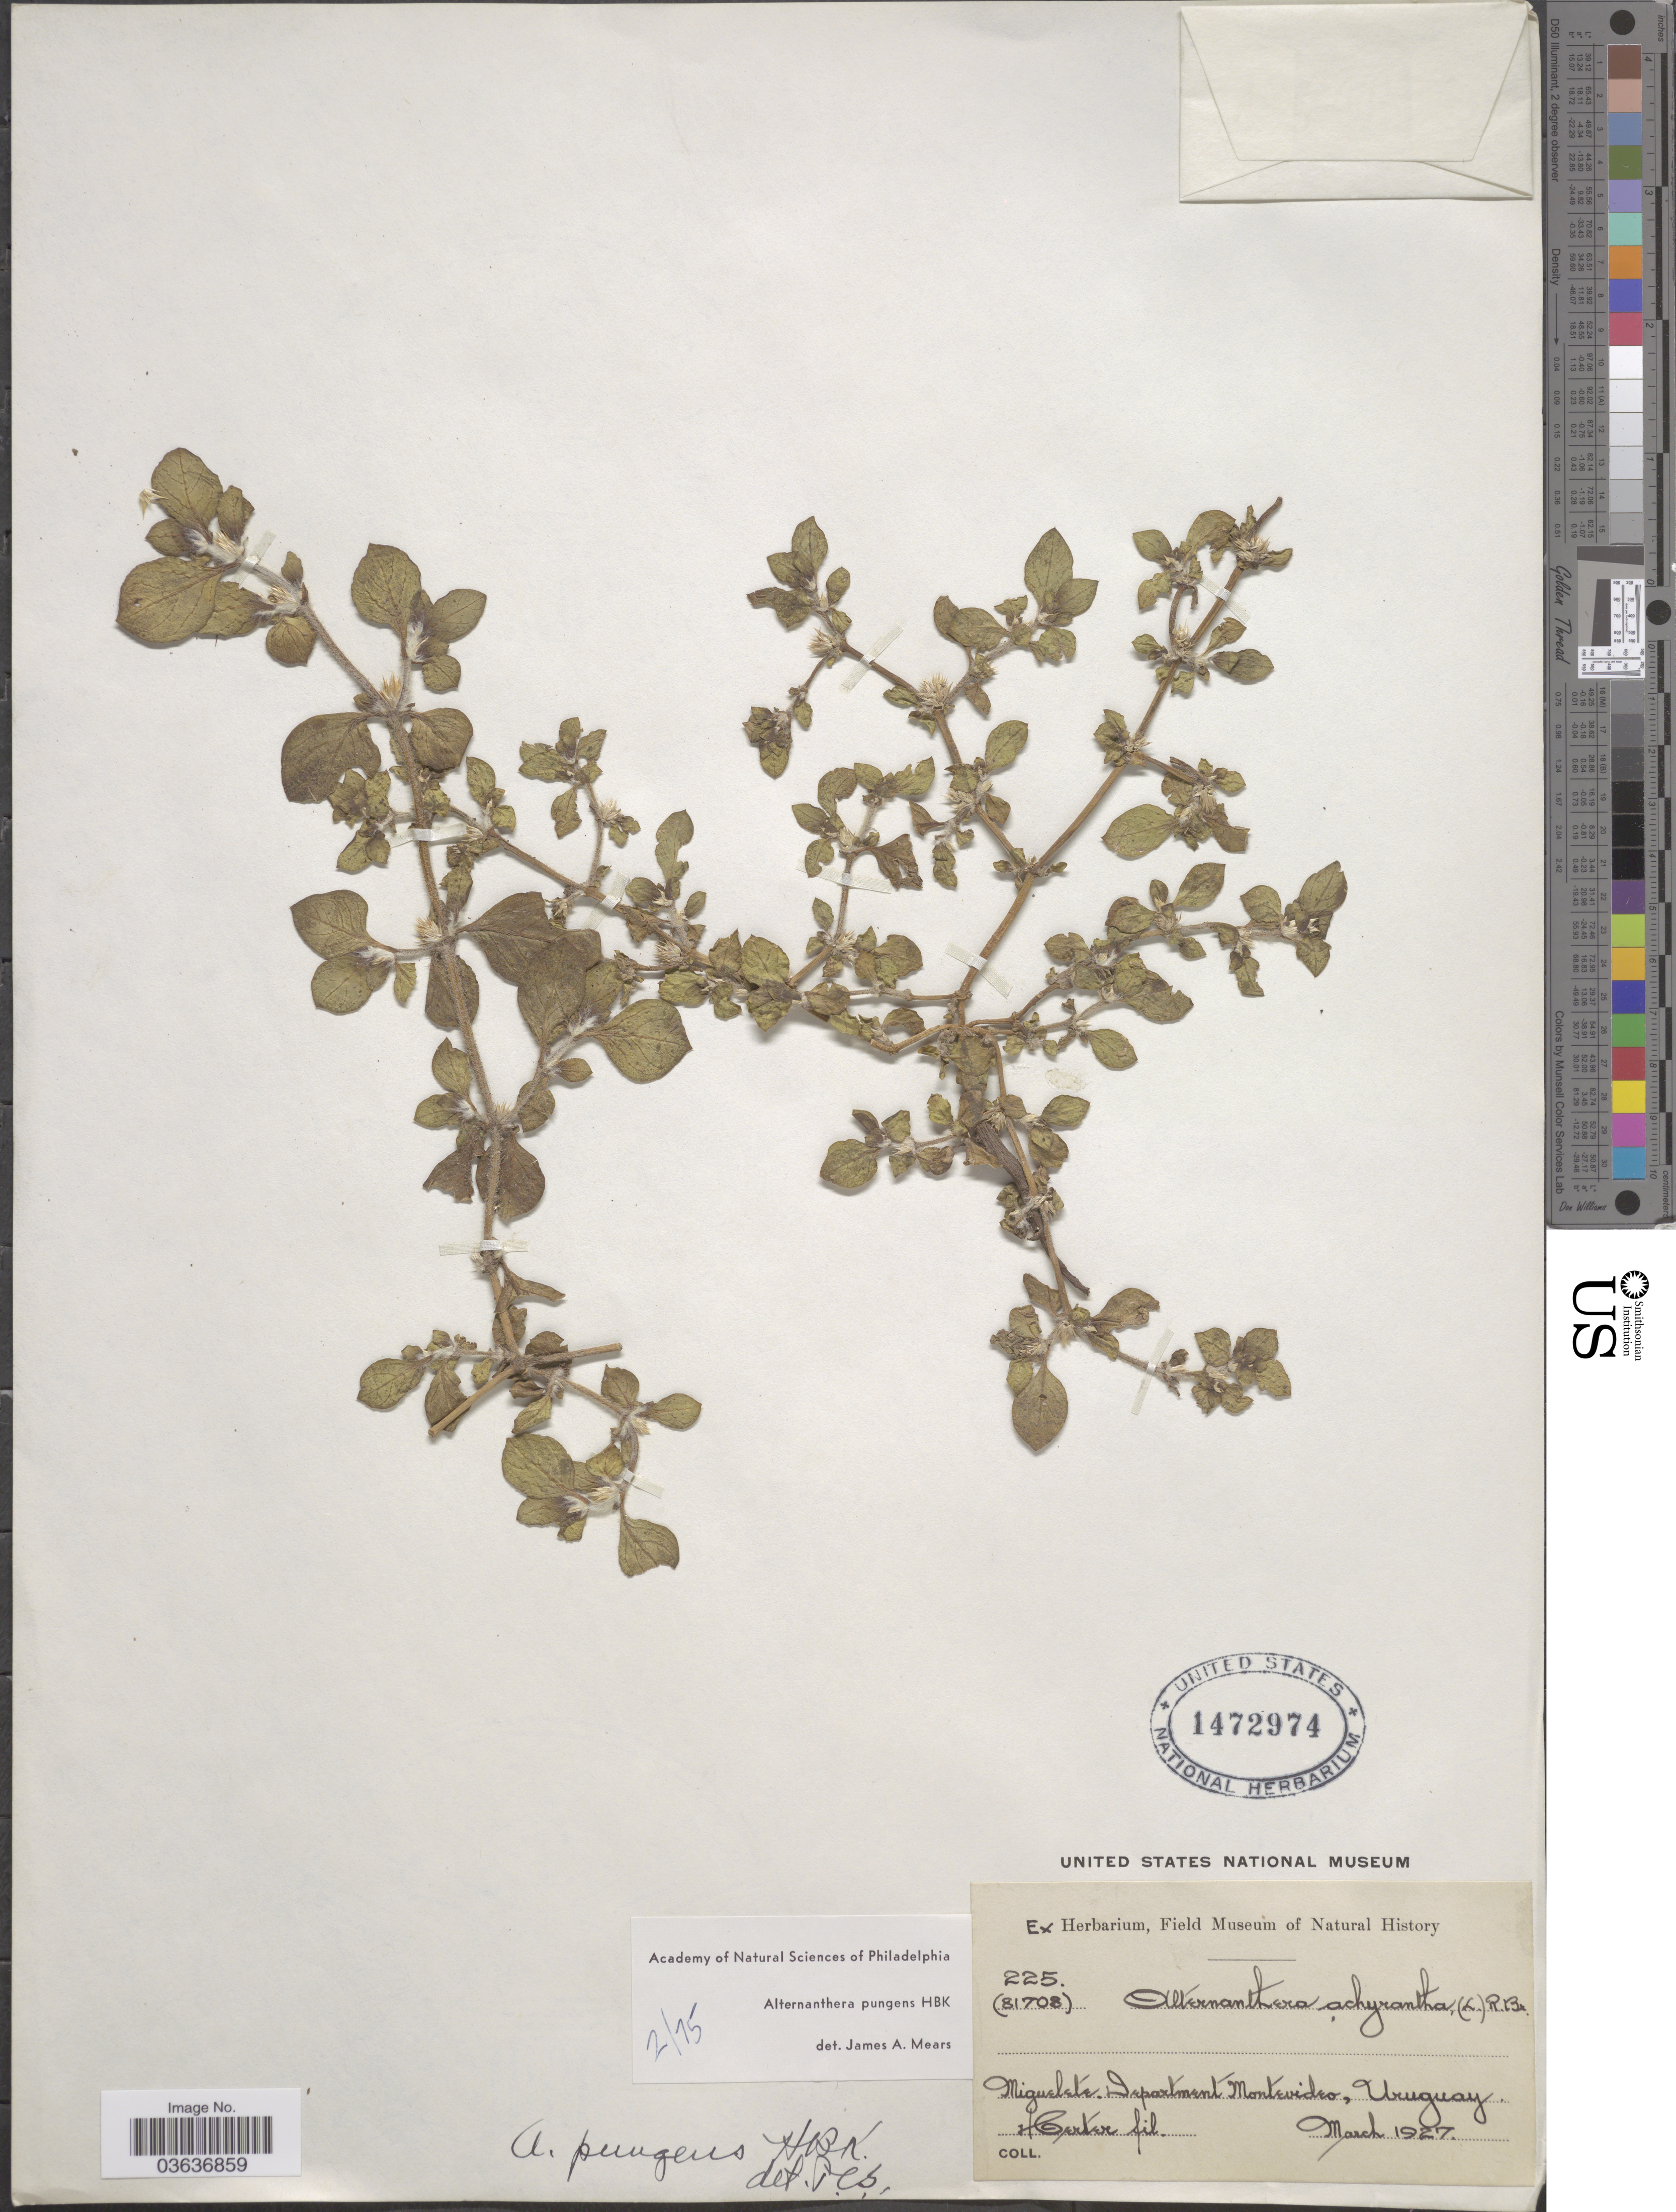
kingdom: Plantae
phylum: Tracheophyta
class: Magnoliopsida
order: Caryophyllales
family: Amaranthaceae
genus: Alternanthera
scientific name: Alternanthera pungens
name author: Kunth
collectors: H. Certer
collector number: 225/(81708)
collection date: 1927-03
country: Uruguay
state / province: Montevideo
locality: Miguelete. Department Montevideo.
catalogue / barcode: US 1472974